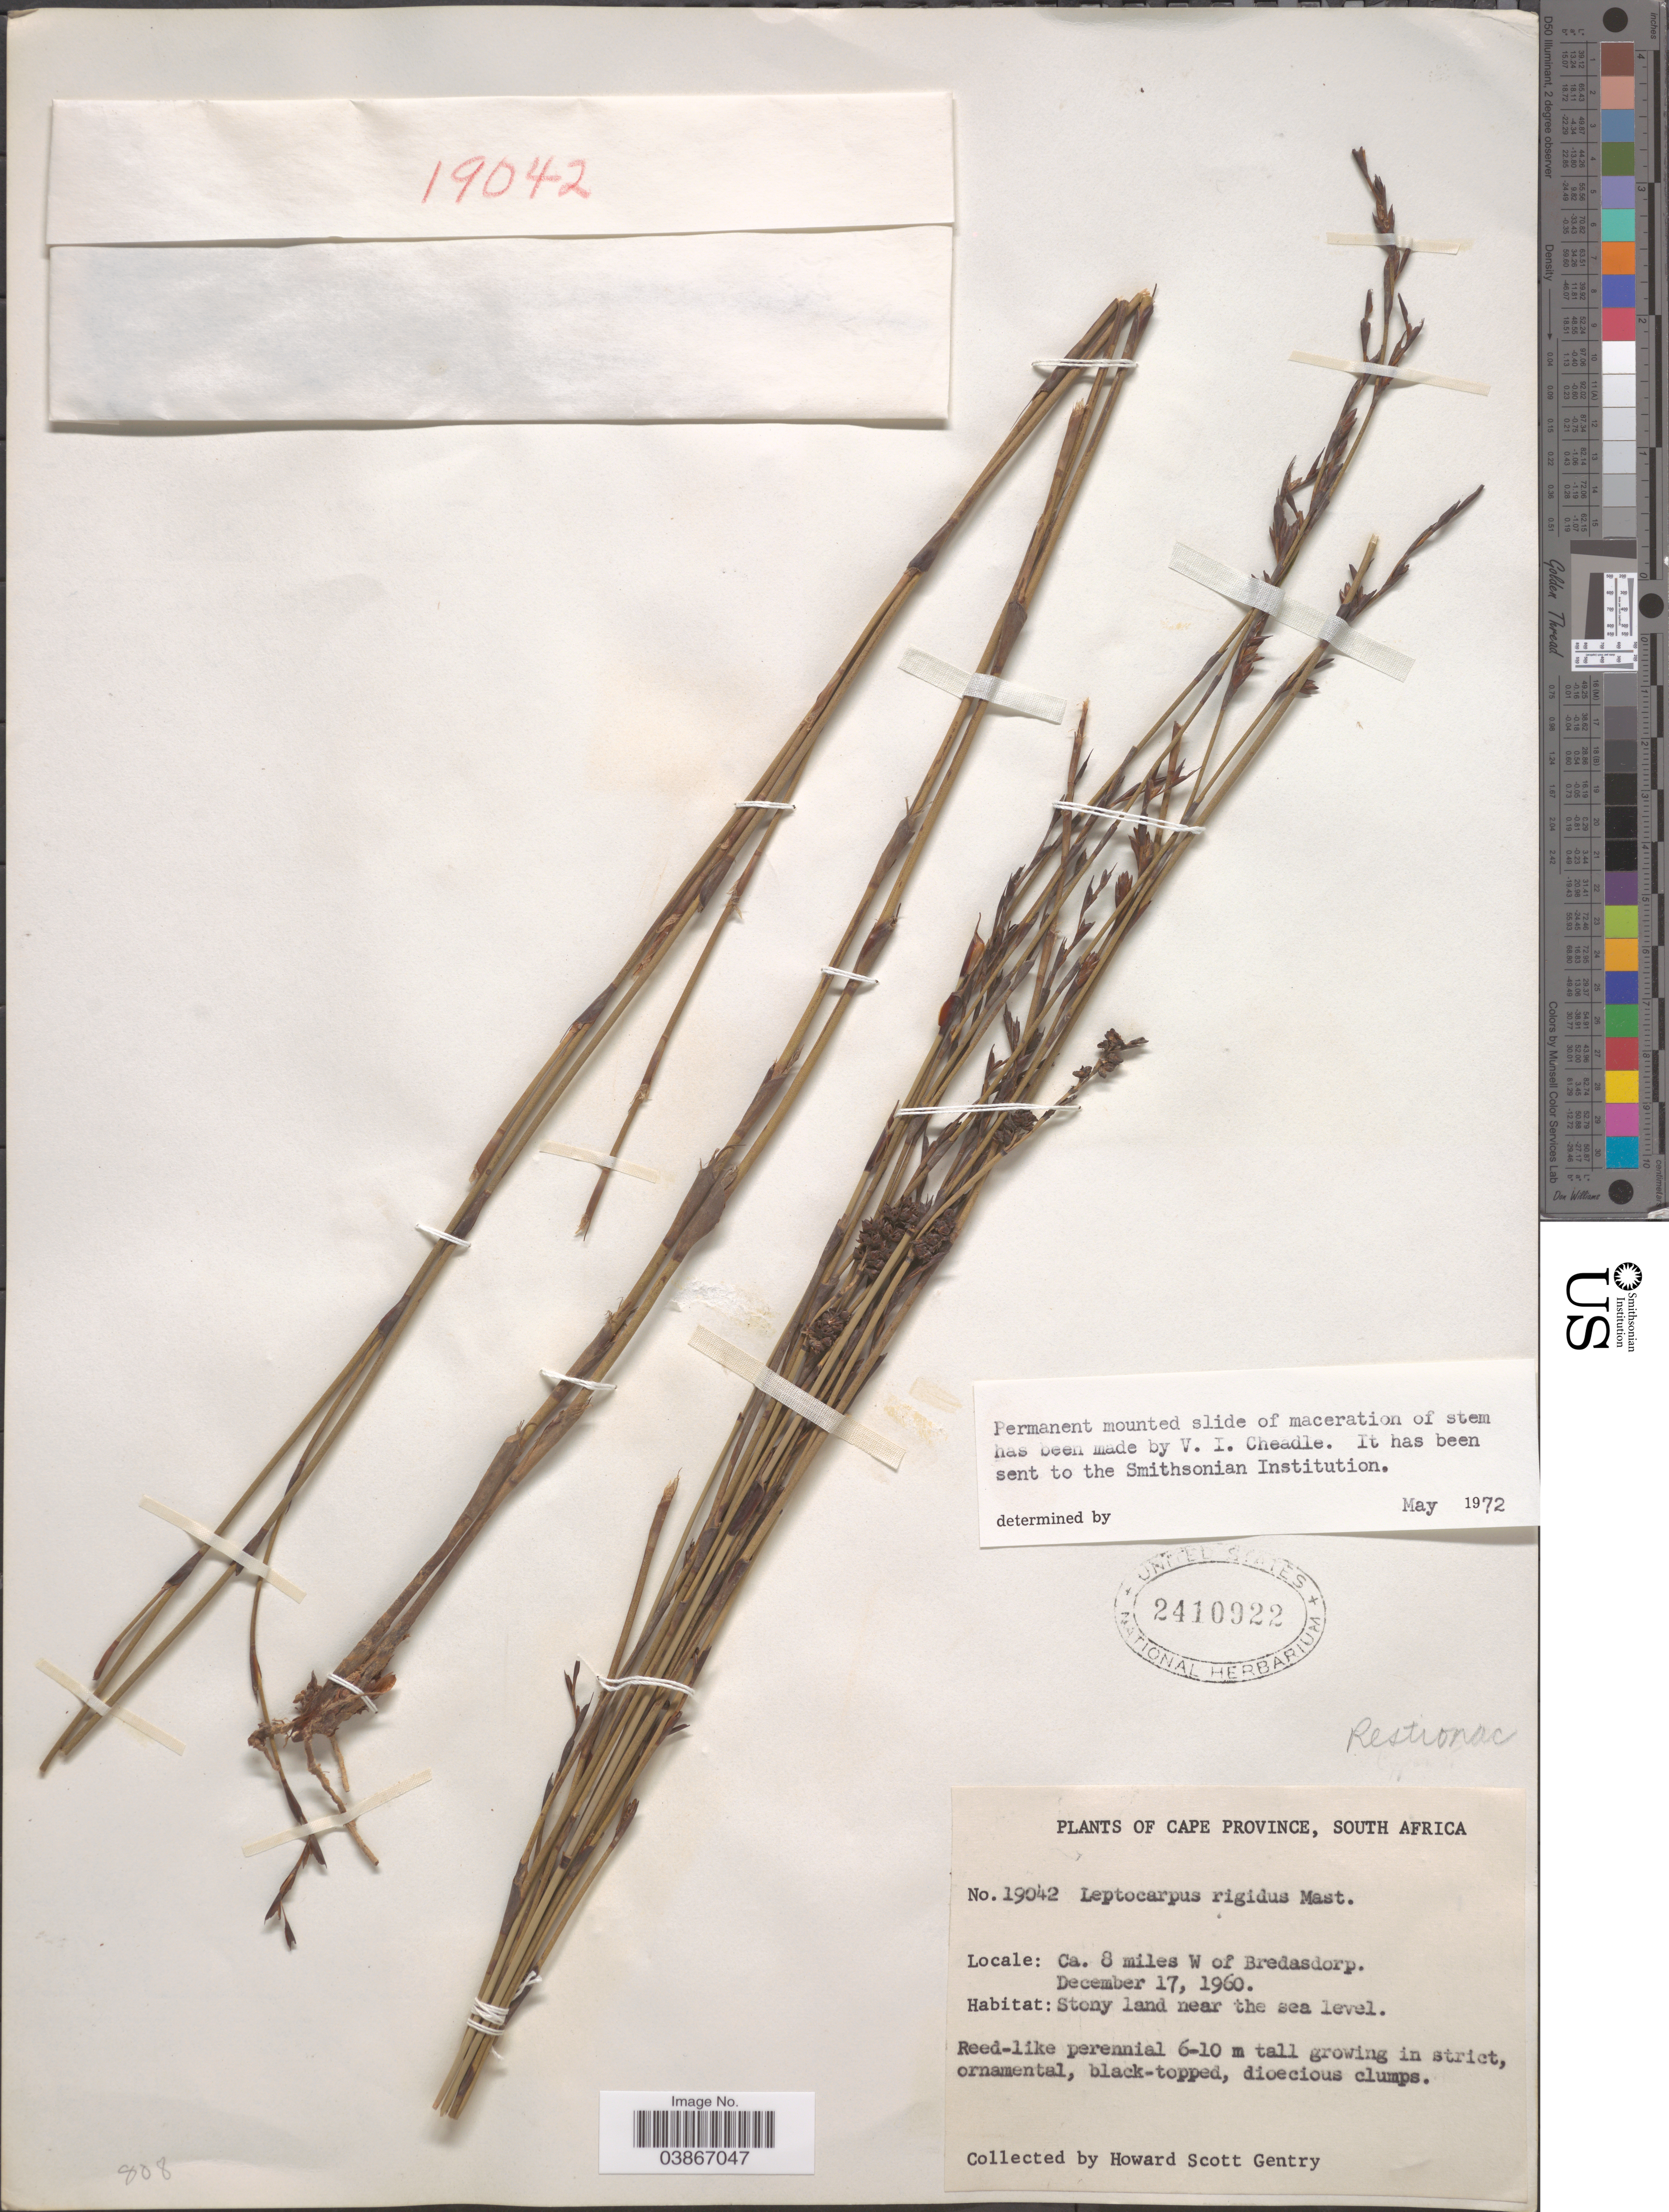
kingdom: Plantae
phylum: Tracheophyta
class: Liliopsida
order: Poales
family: Restionaceae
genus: Leptocarpus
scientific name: Leptocarpus rigidus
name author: Mast.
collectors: H. S. Gentry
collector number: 19042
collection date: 1960-12-17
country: South Africa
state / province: Western Cape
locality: Ca. 8 miles W of Bredasdorp.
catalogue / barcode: US 2410922